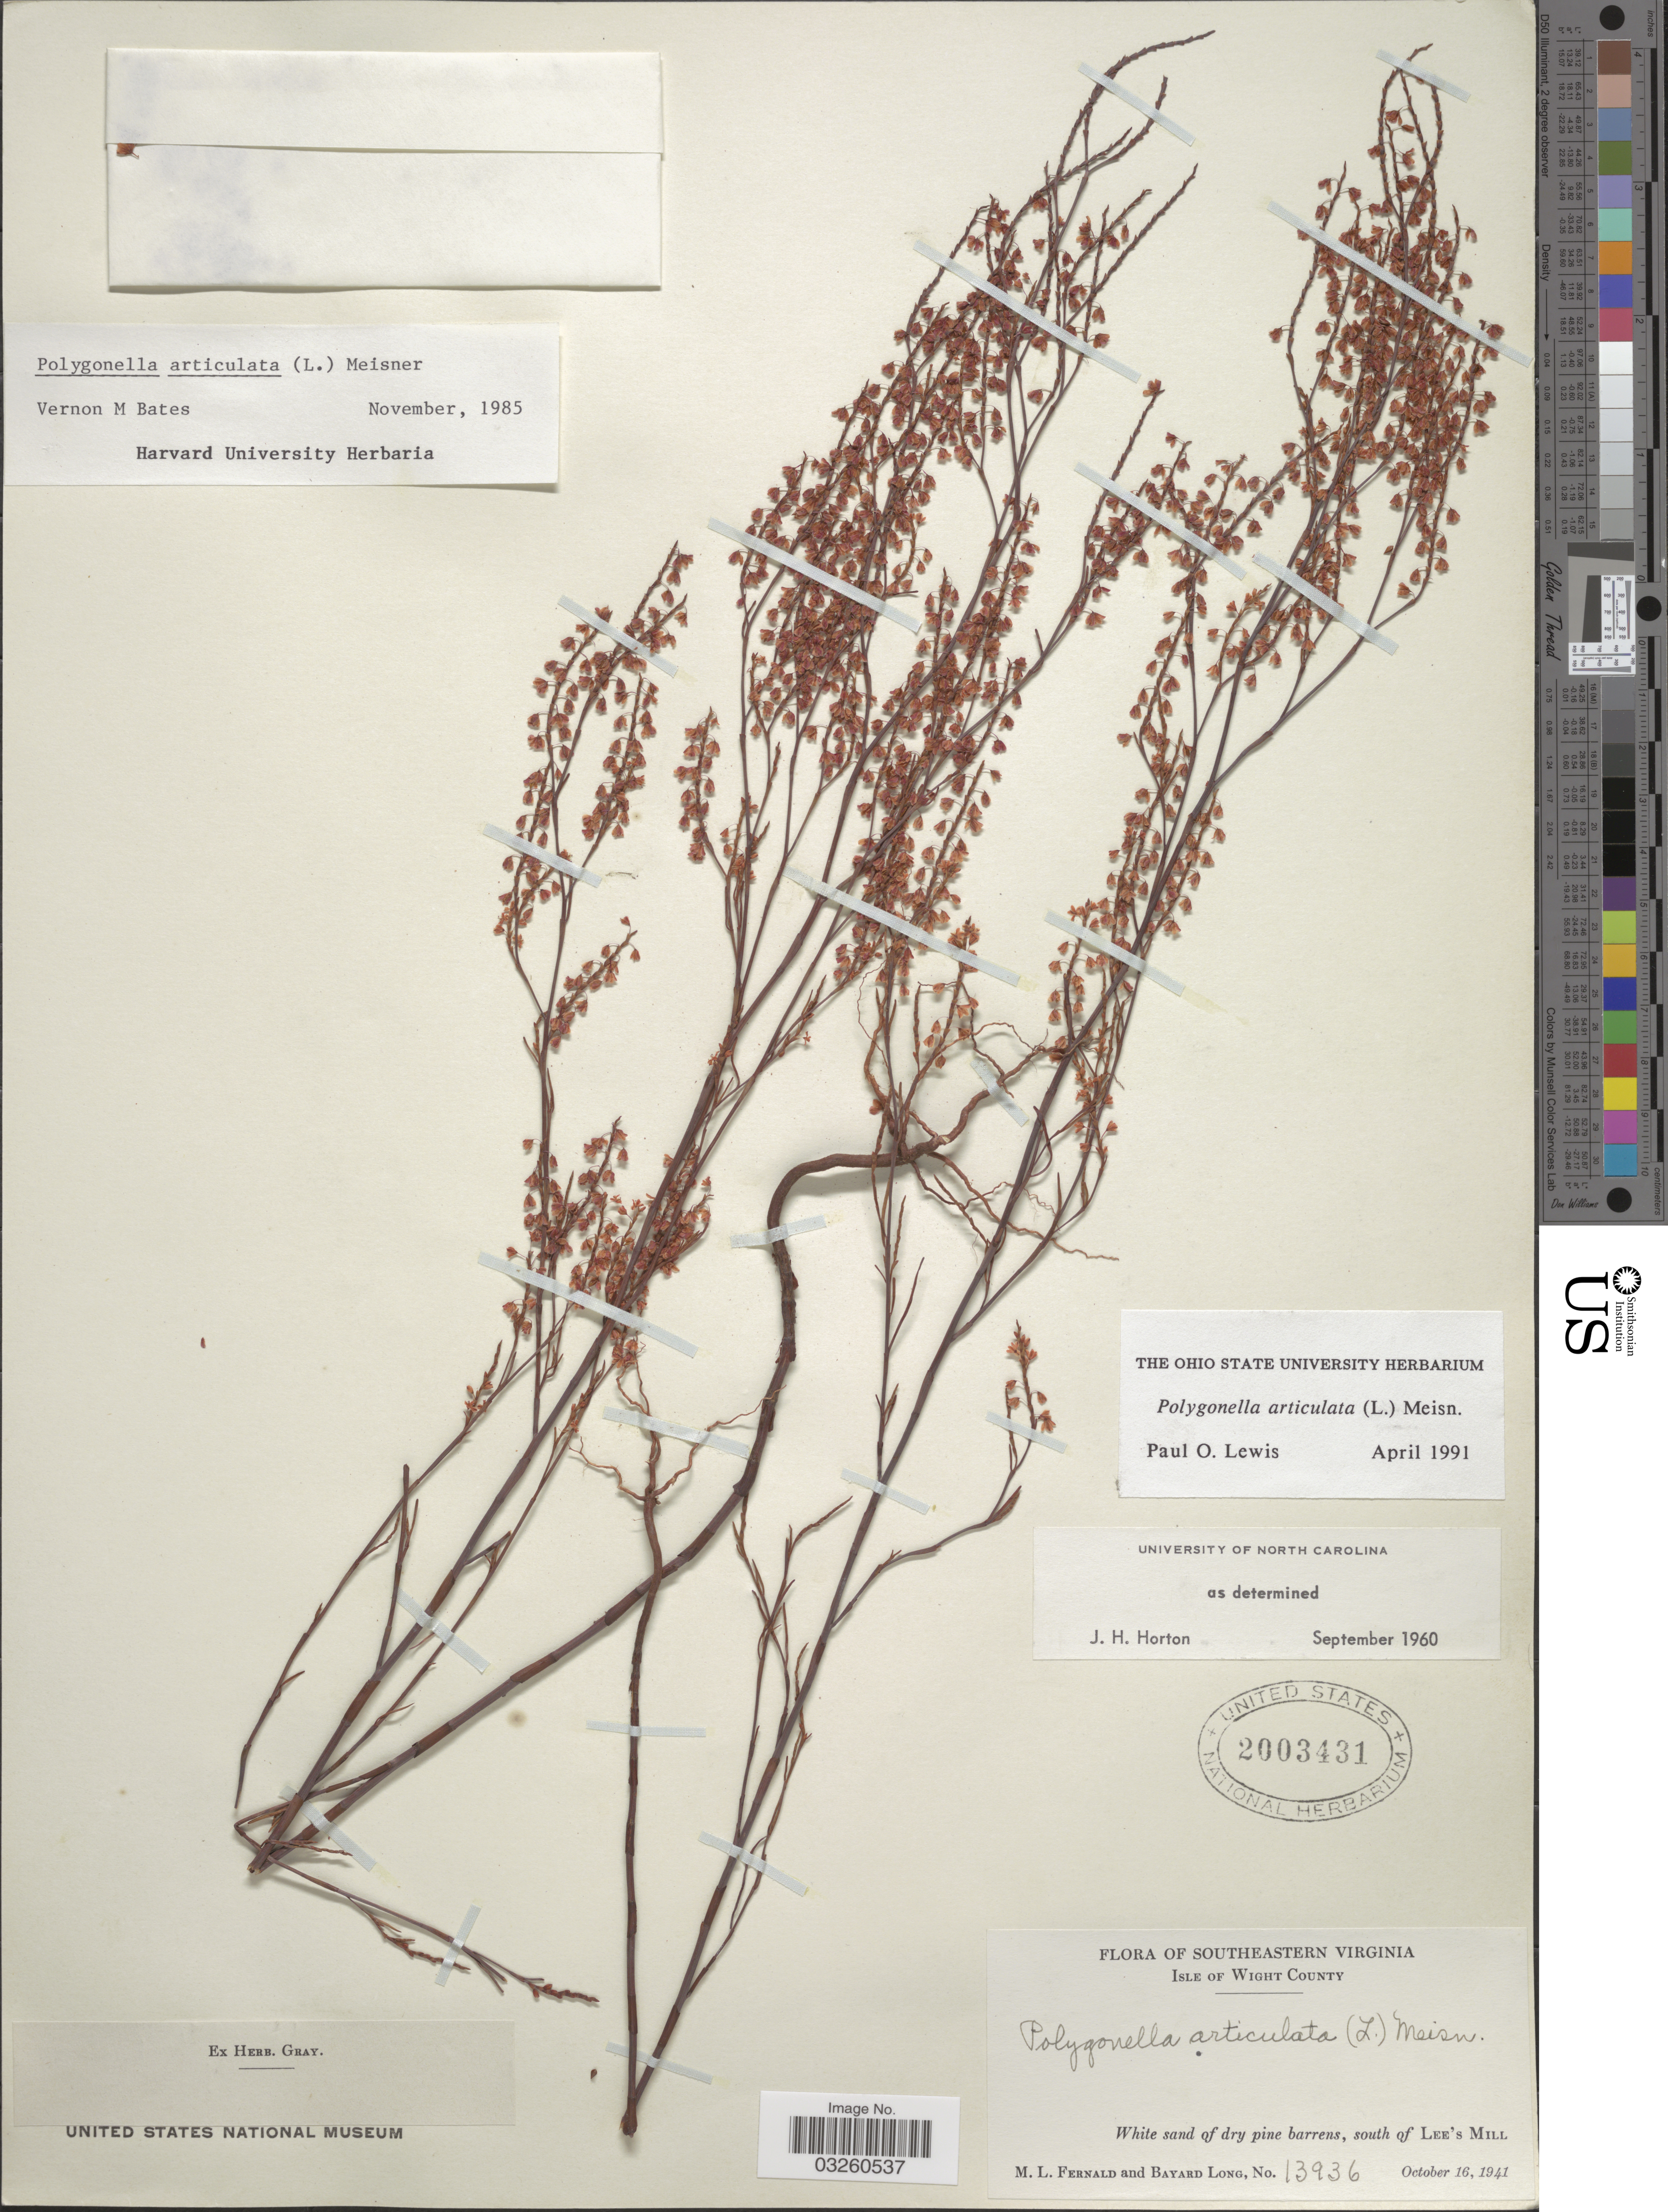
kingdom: Plantae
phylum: Tracheophyta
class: Magnoliopsida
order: Caryophyllales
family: Polygonaceae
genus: Polygonella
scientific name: Polygonella articulata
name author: (L.) Meisn.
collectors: M. L. Fernald & B. Long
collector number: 13936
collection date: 1941-10-16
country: United States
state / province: Virginia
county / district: Isle of Wight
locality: Southeastern Virginia. Isle of Wight County. White sand of dry pine barrens, south of Lee's Mill.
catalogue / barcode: US 2003431